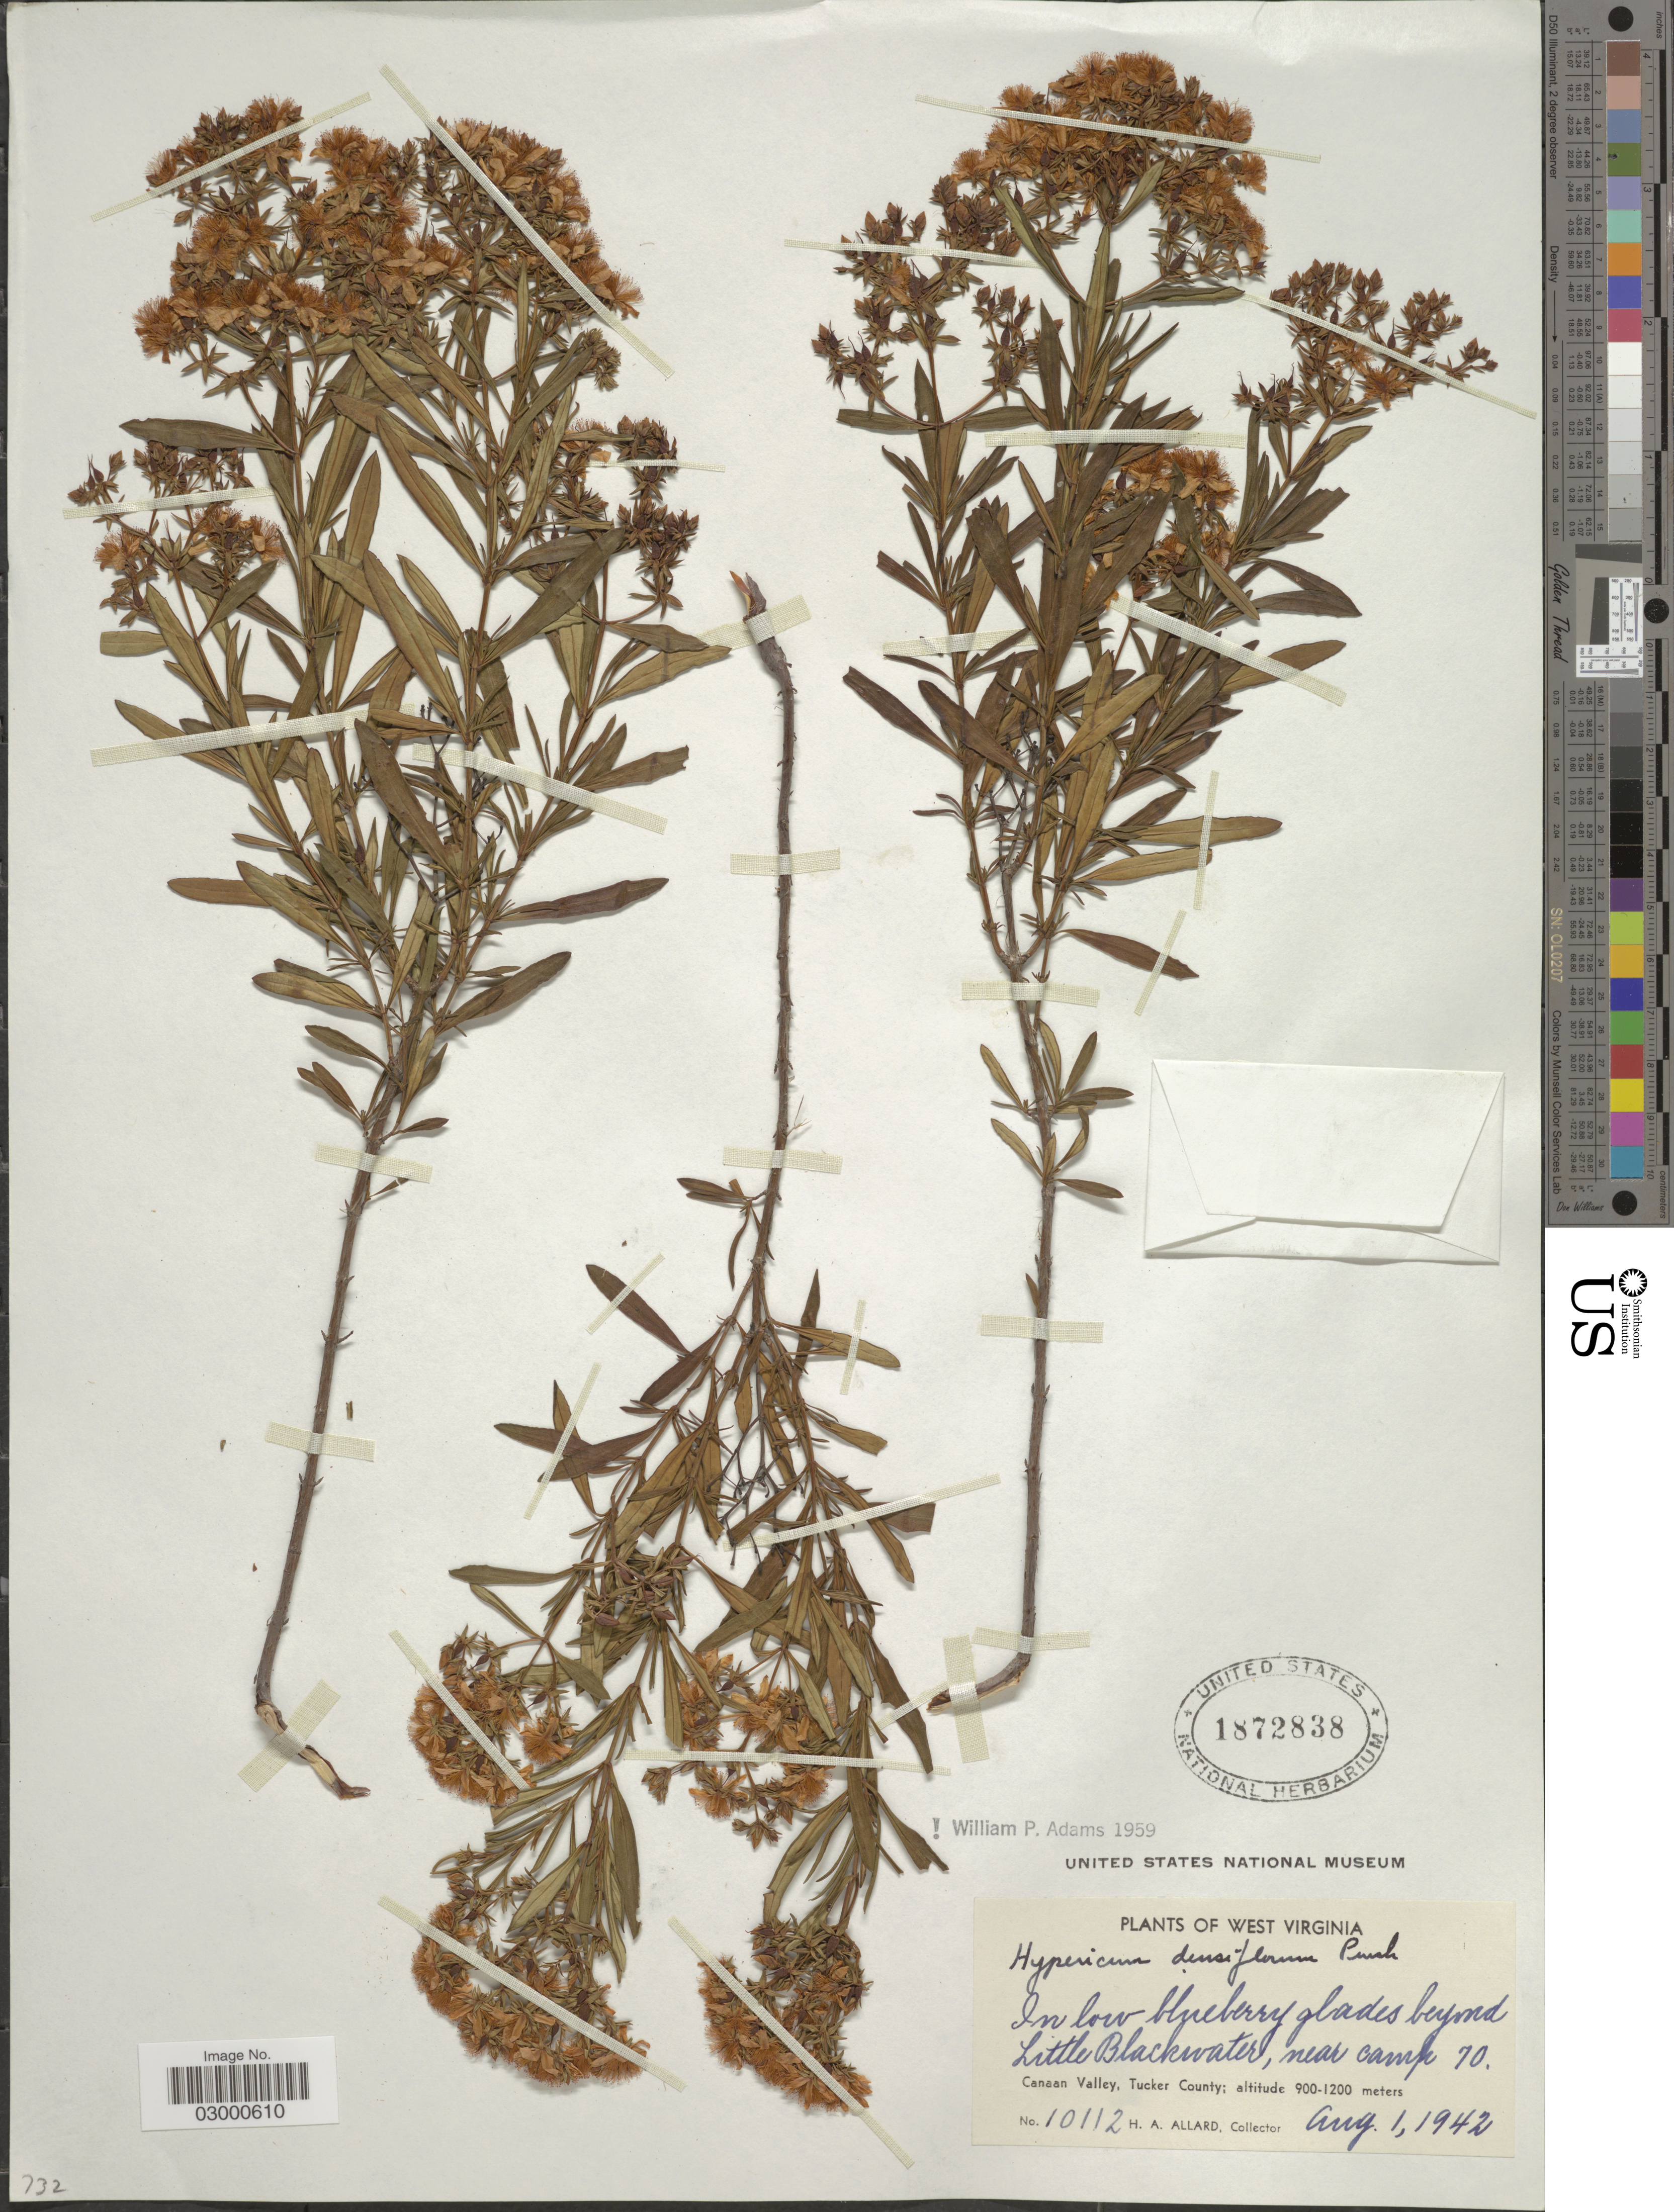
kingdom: Plantae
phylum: Tracheophyta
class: Magnoliopsida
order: Malpighiales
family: Hypericaceae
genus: Hypericum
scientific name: Hypericum densiflorum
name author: Pursh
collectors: H. A. Allard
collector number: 10112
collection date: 1942-08-01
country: United States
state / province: West Virginia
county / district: Tucker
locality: In low blueberry glades beyond Little Blackwater, near camp 70. Canaan Valley, Tucker County.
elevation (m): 900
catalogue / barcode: US 1872838